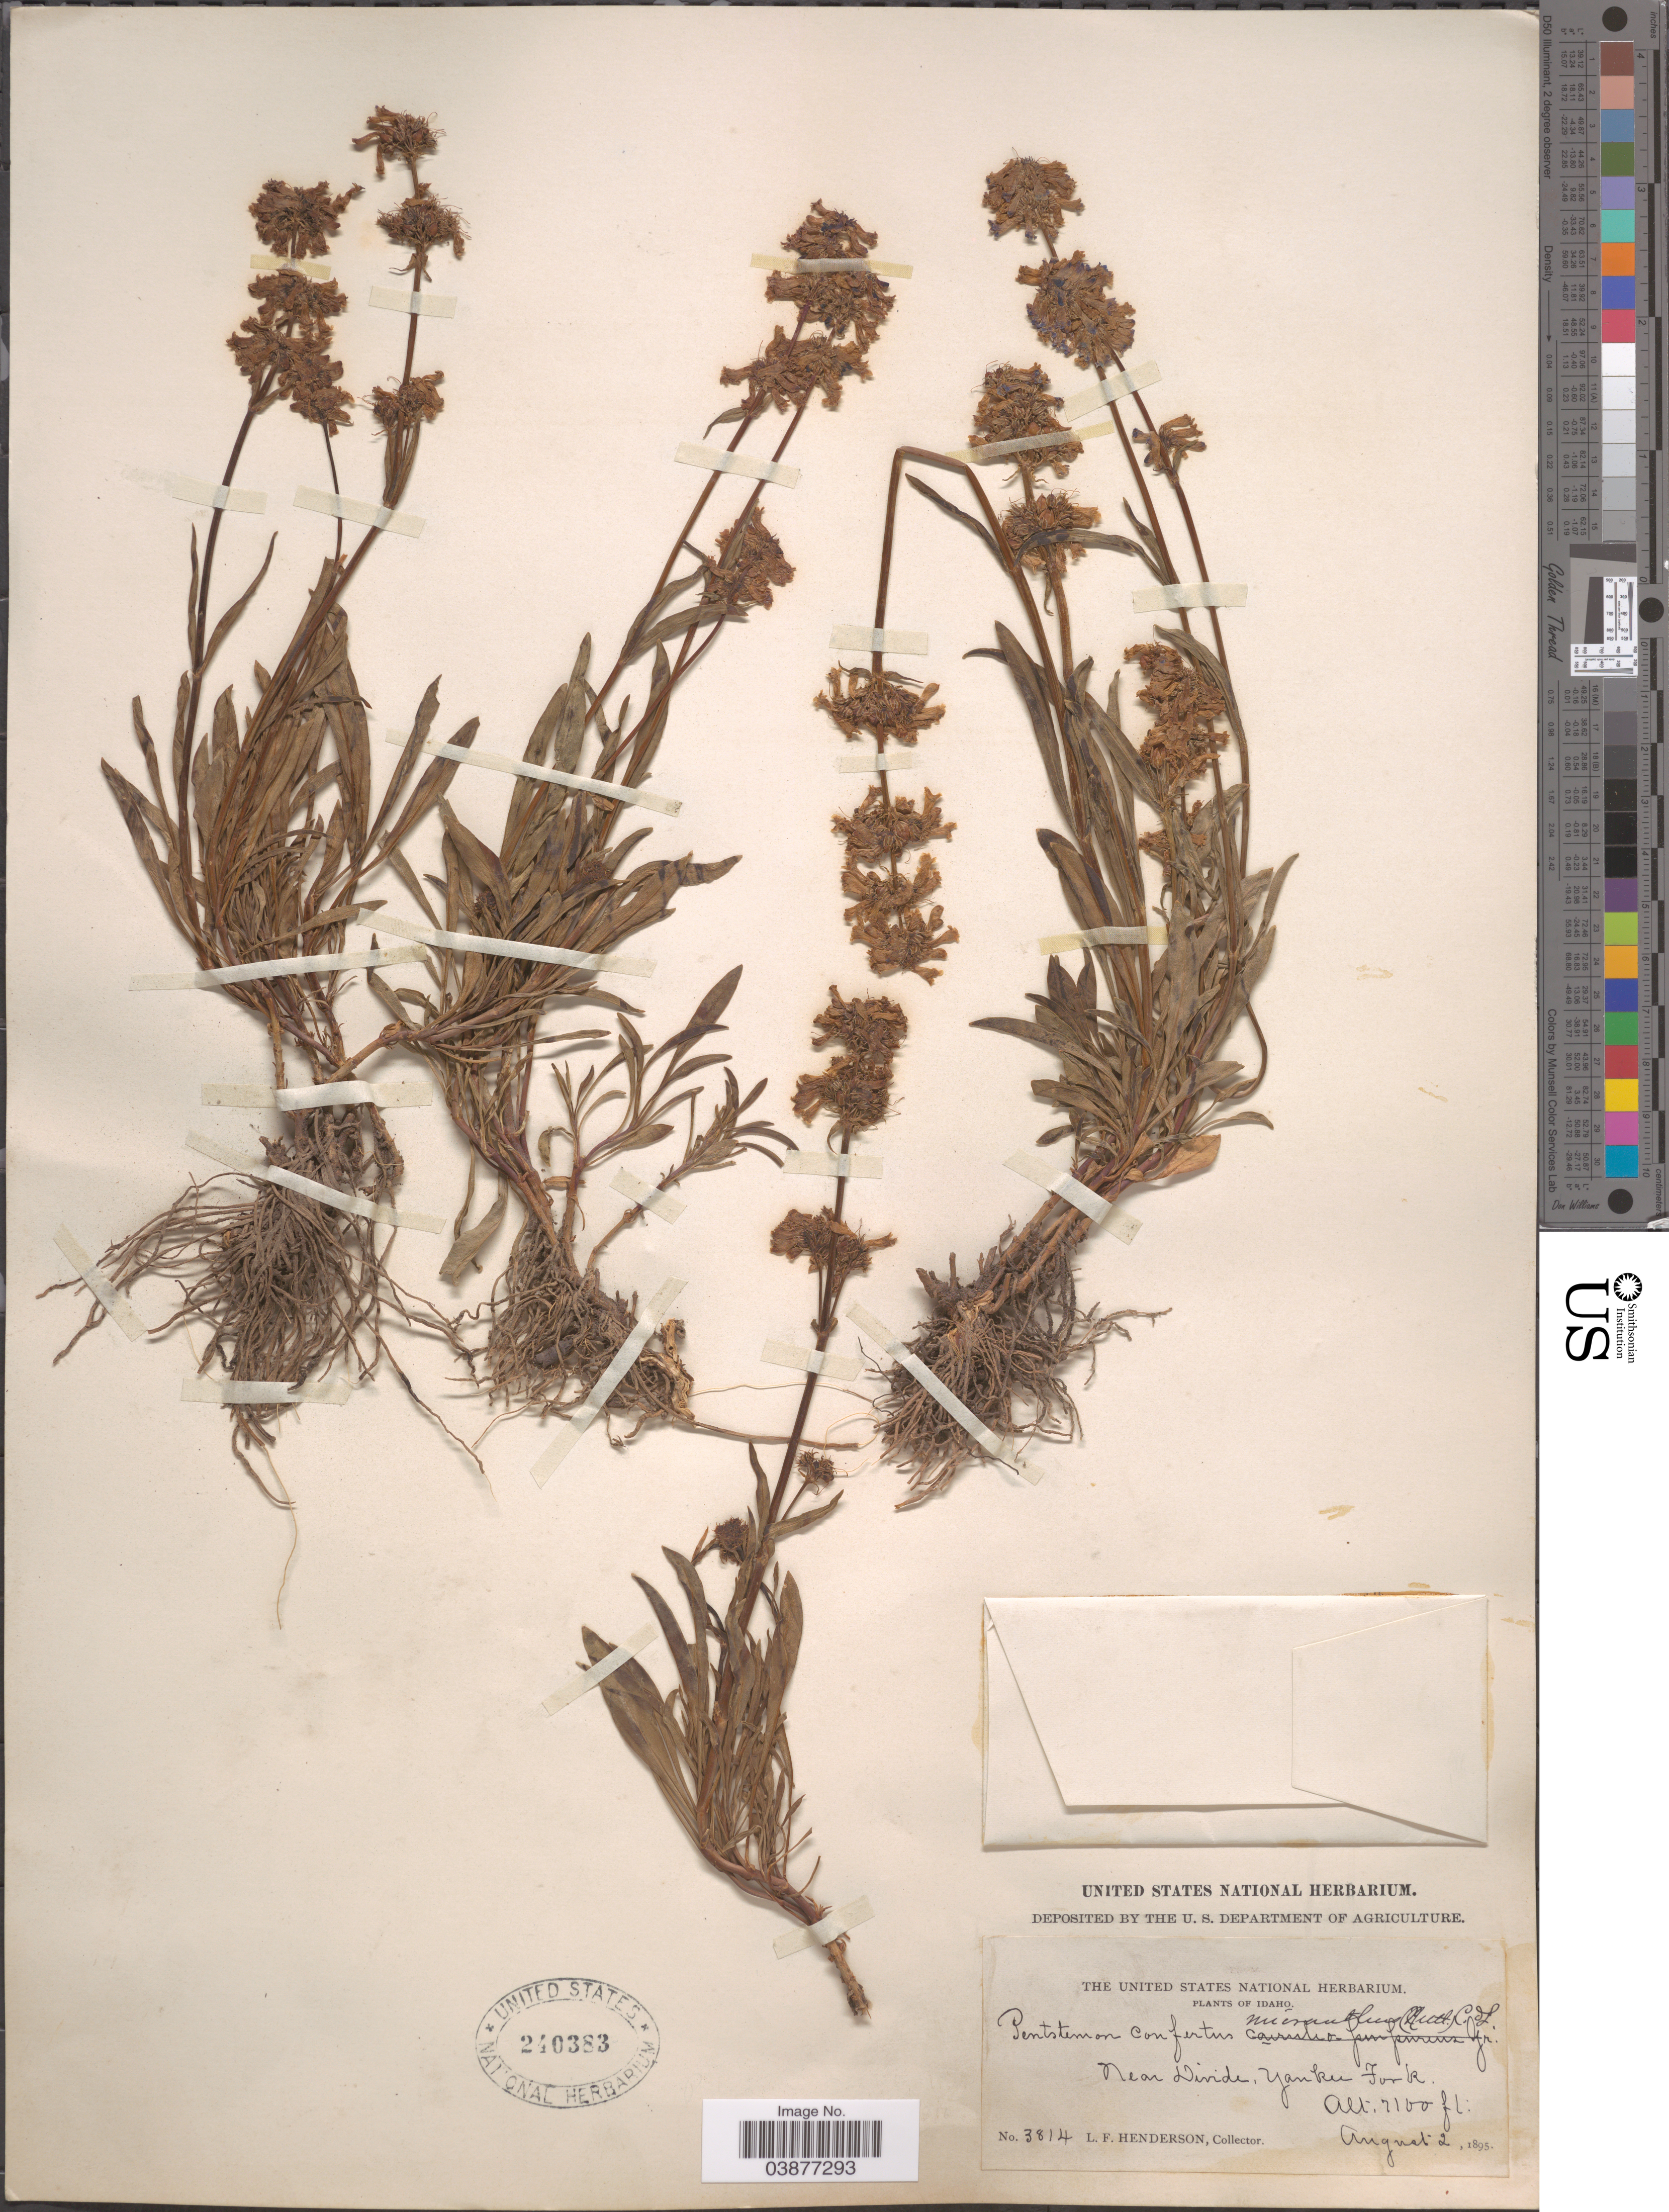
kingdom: Plantae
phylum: Tracheophyta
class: Magnoliopsida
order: Lamiales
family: Plantaginaceae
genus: Penstemon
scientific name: Penstemon procerus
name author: Douglas ex Graham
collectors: L. Henderson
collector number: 3814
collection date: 1895-08-02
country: United States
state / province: Idaho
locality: Near Divide, Yanku Fork.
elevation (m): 2164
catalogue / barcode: US 240383